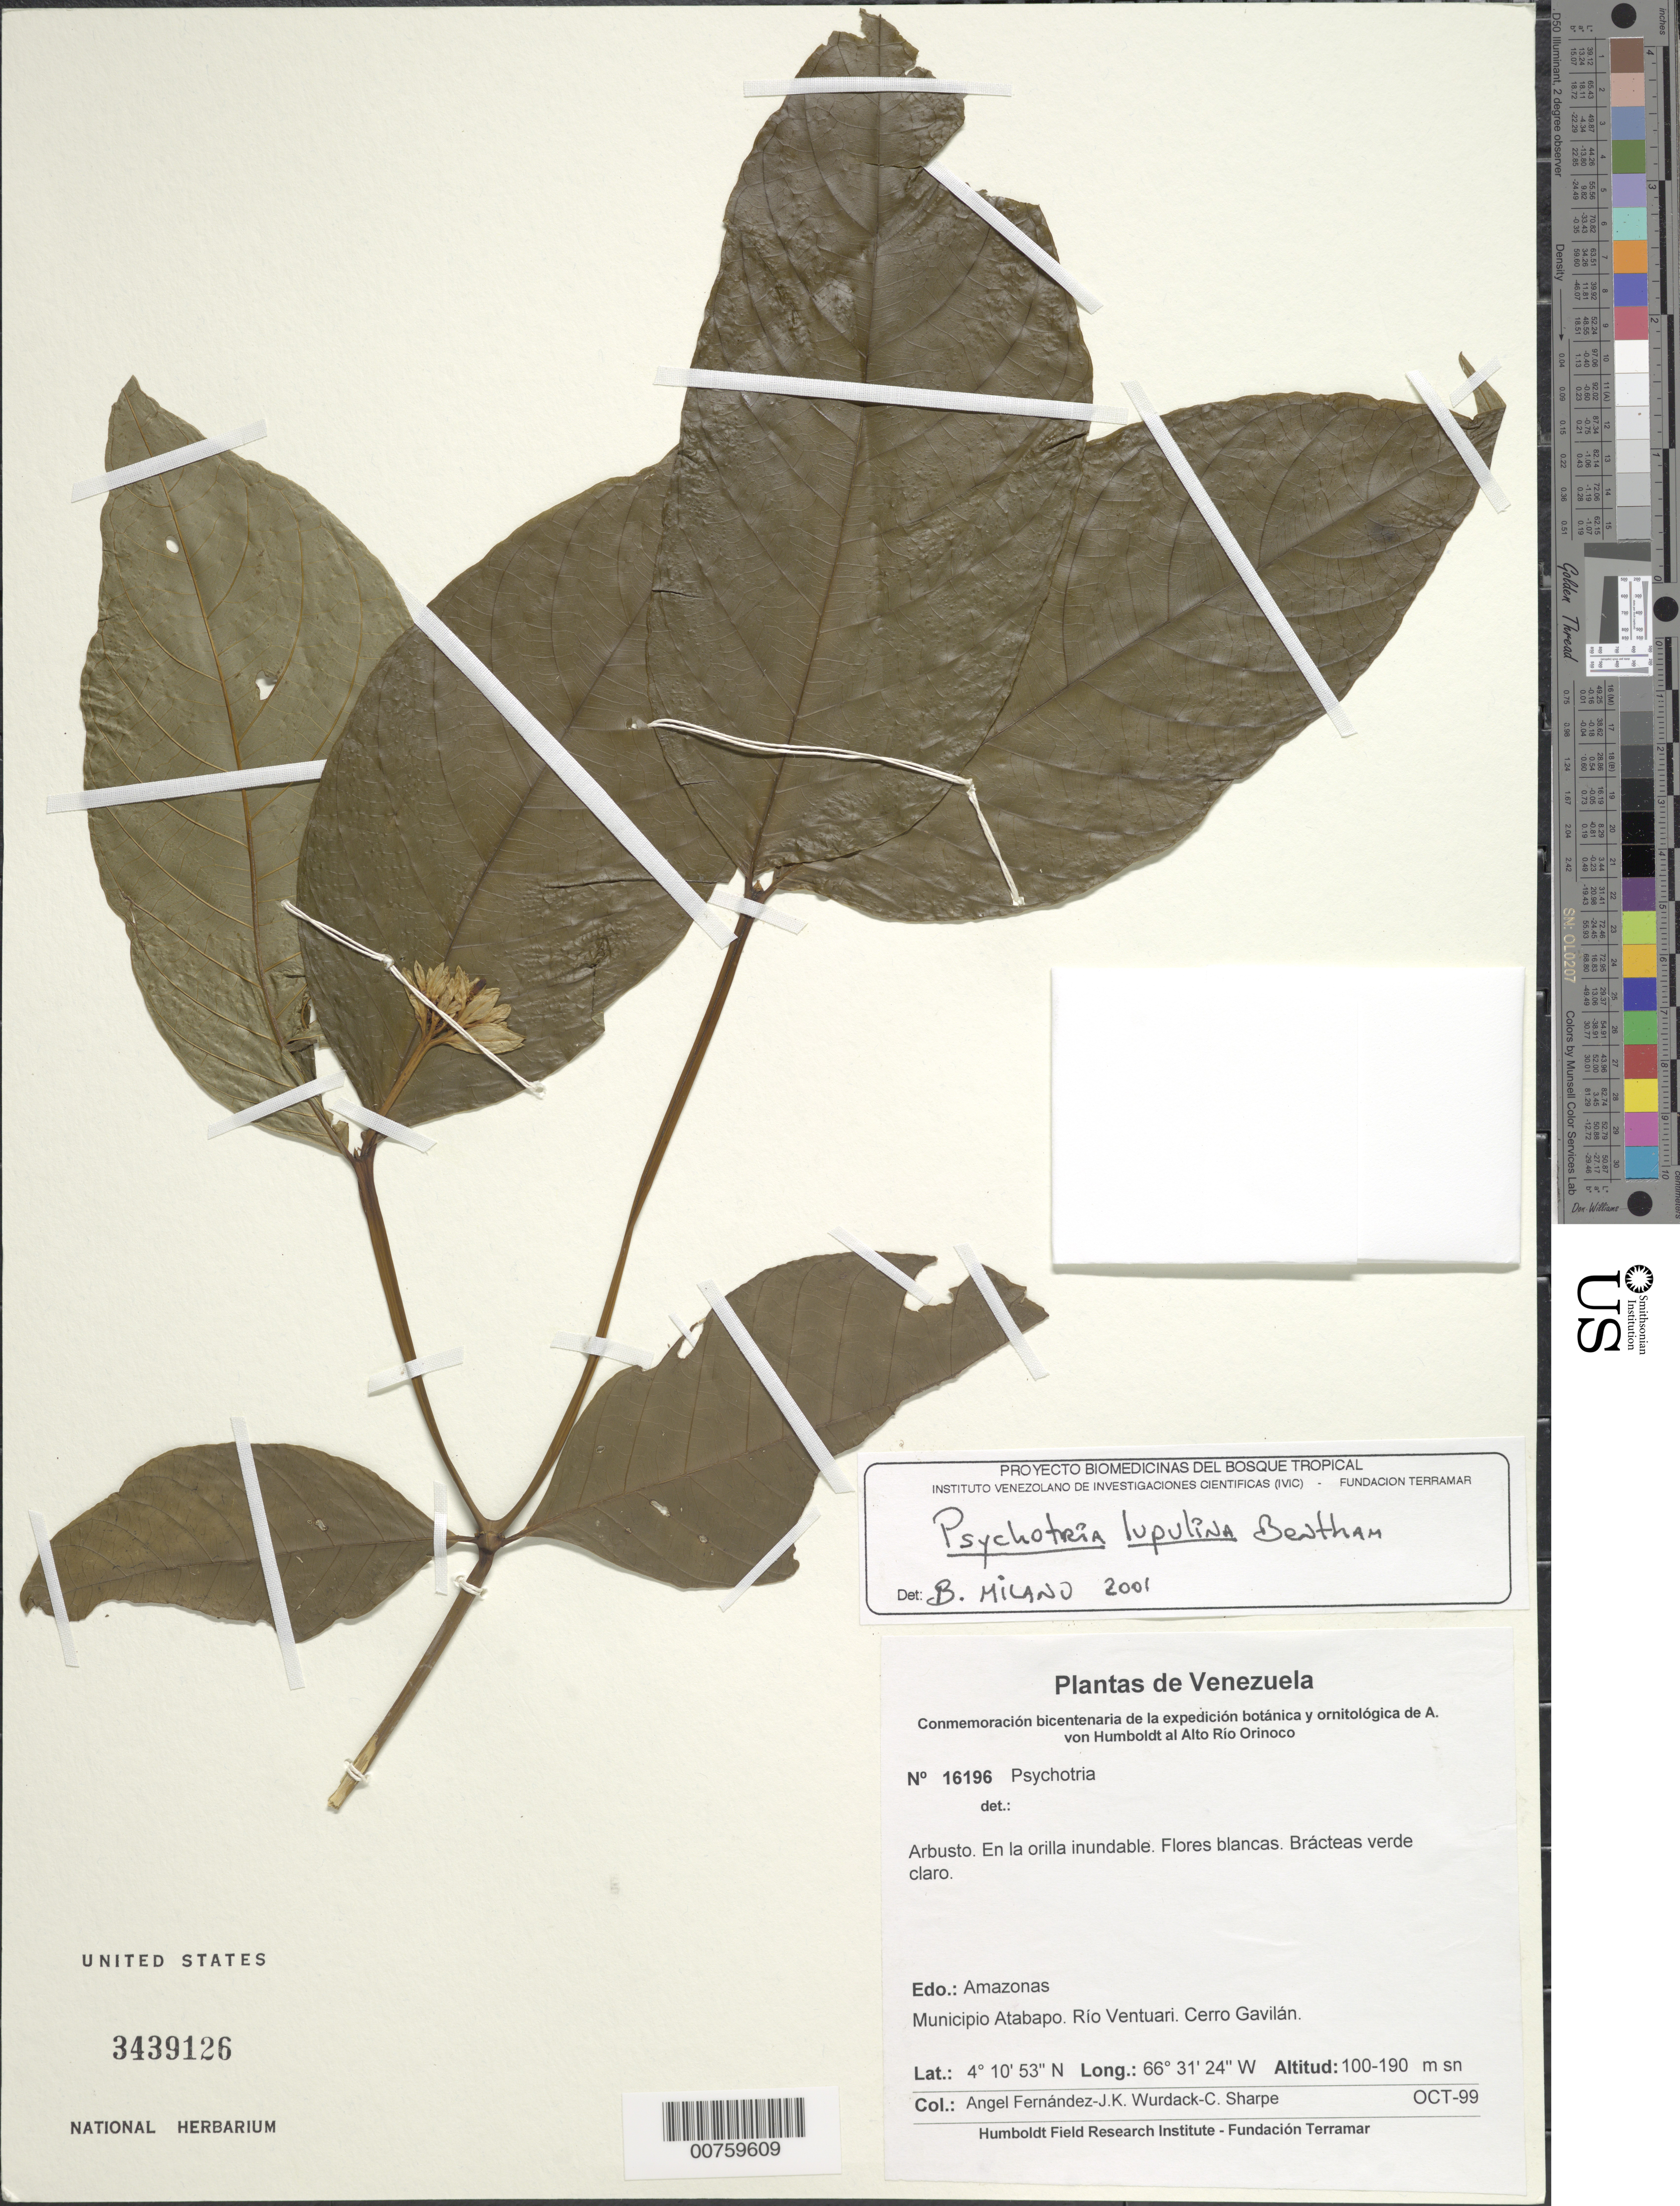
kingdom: Plantae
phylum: Tracheophyta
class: Magnoliopsida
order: Gentianales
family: Rubiaceae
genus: Psychotria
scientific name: Psychotria lupulina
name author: Benth.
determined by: Milano, B.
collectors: A. Fernández, K. Wurdack & C. Sharpe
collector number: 16196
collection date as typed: Oct-99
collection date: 1999-10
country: Venezuela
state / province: Amazonas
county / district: Atabapo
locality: Río Ventuari, Cerro Gavilán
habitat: Inundated edge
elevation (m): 100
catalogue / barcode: US 3439126